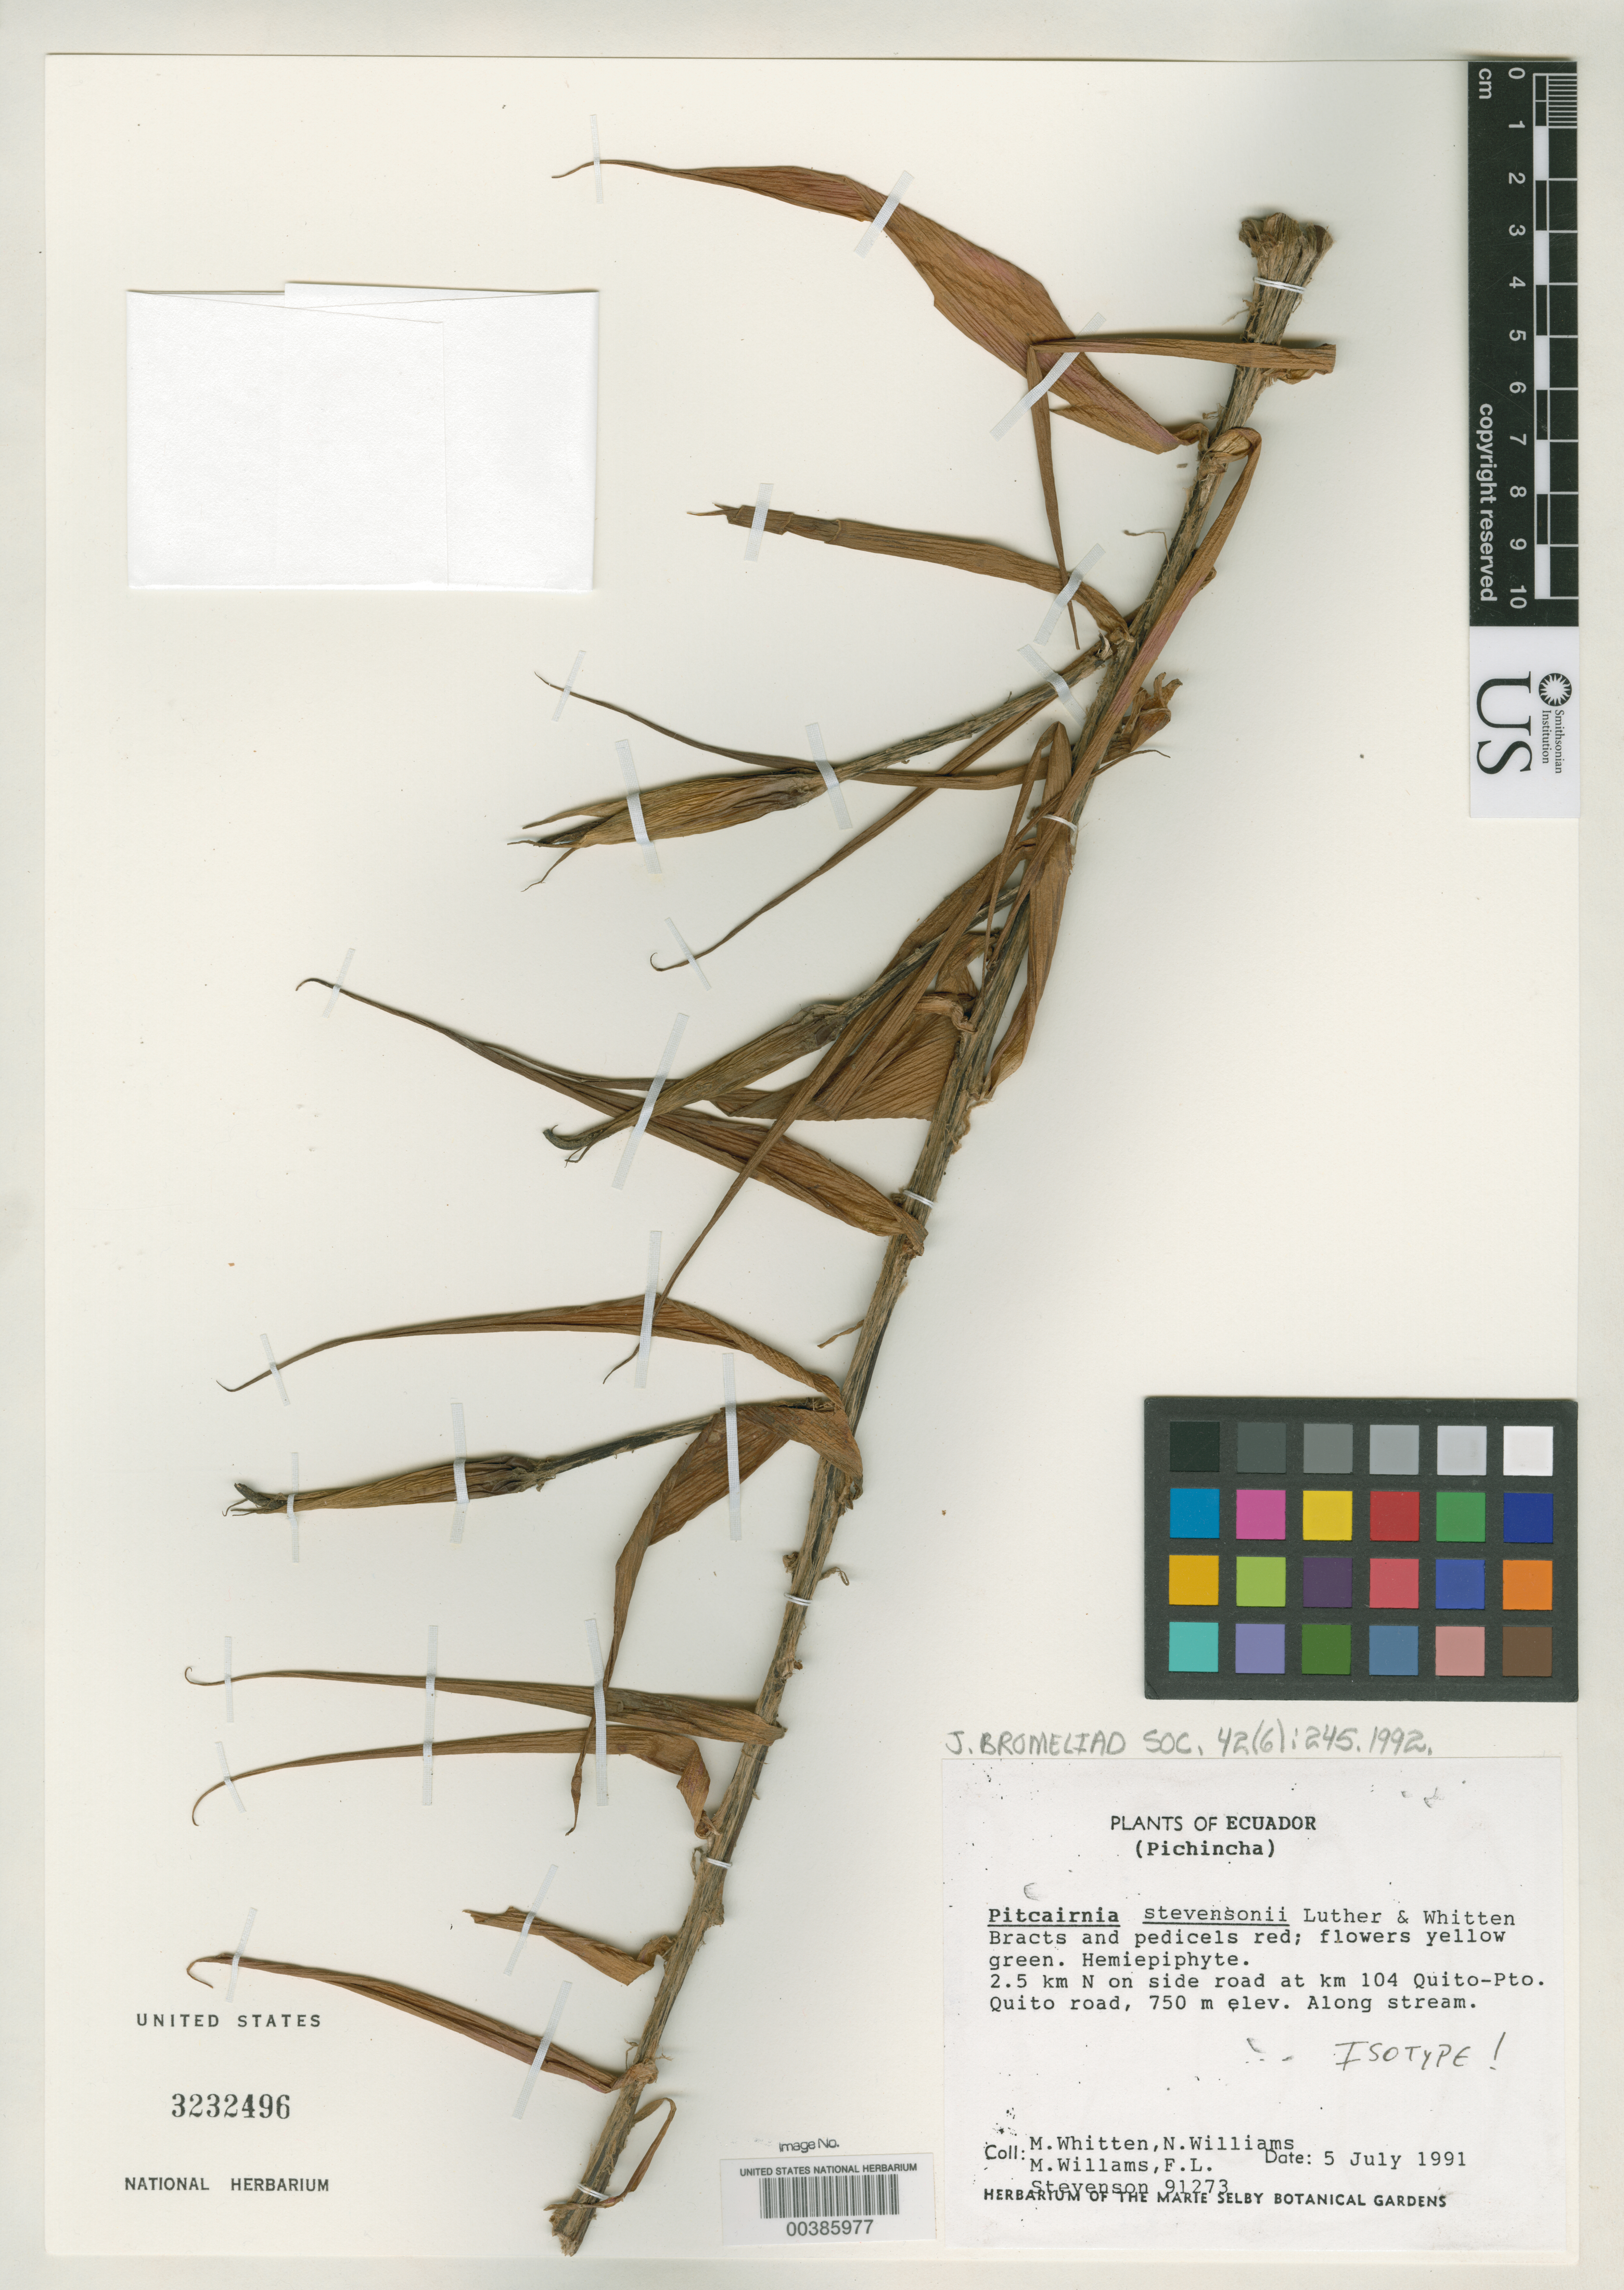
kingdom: Plantae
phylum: Tracheophyta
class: Liliopsida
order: Poales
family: Bromeliaceae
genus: Pitcairnia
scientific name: Pitcairnia stevensonii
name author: H. Luther & Whitten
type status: Isotype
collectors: W. M. Whitten, N. Williams, M. Williams & F. Stevenson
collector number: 91273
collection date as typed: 05 Jul 1991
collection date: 1991-07-05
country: Ecuador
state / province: Pichincha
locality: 2.5 km N on side at km 104 Quito-Pto., Quito road.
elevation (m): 750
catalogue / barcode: US 3232496